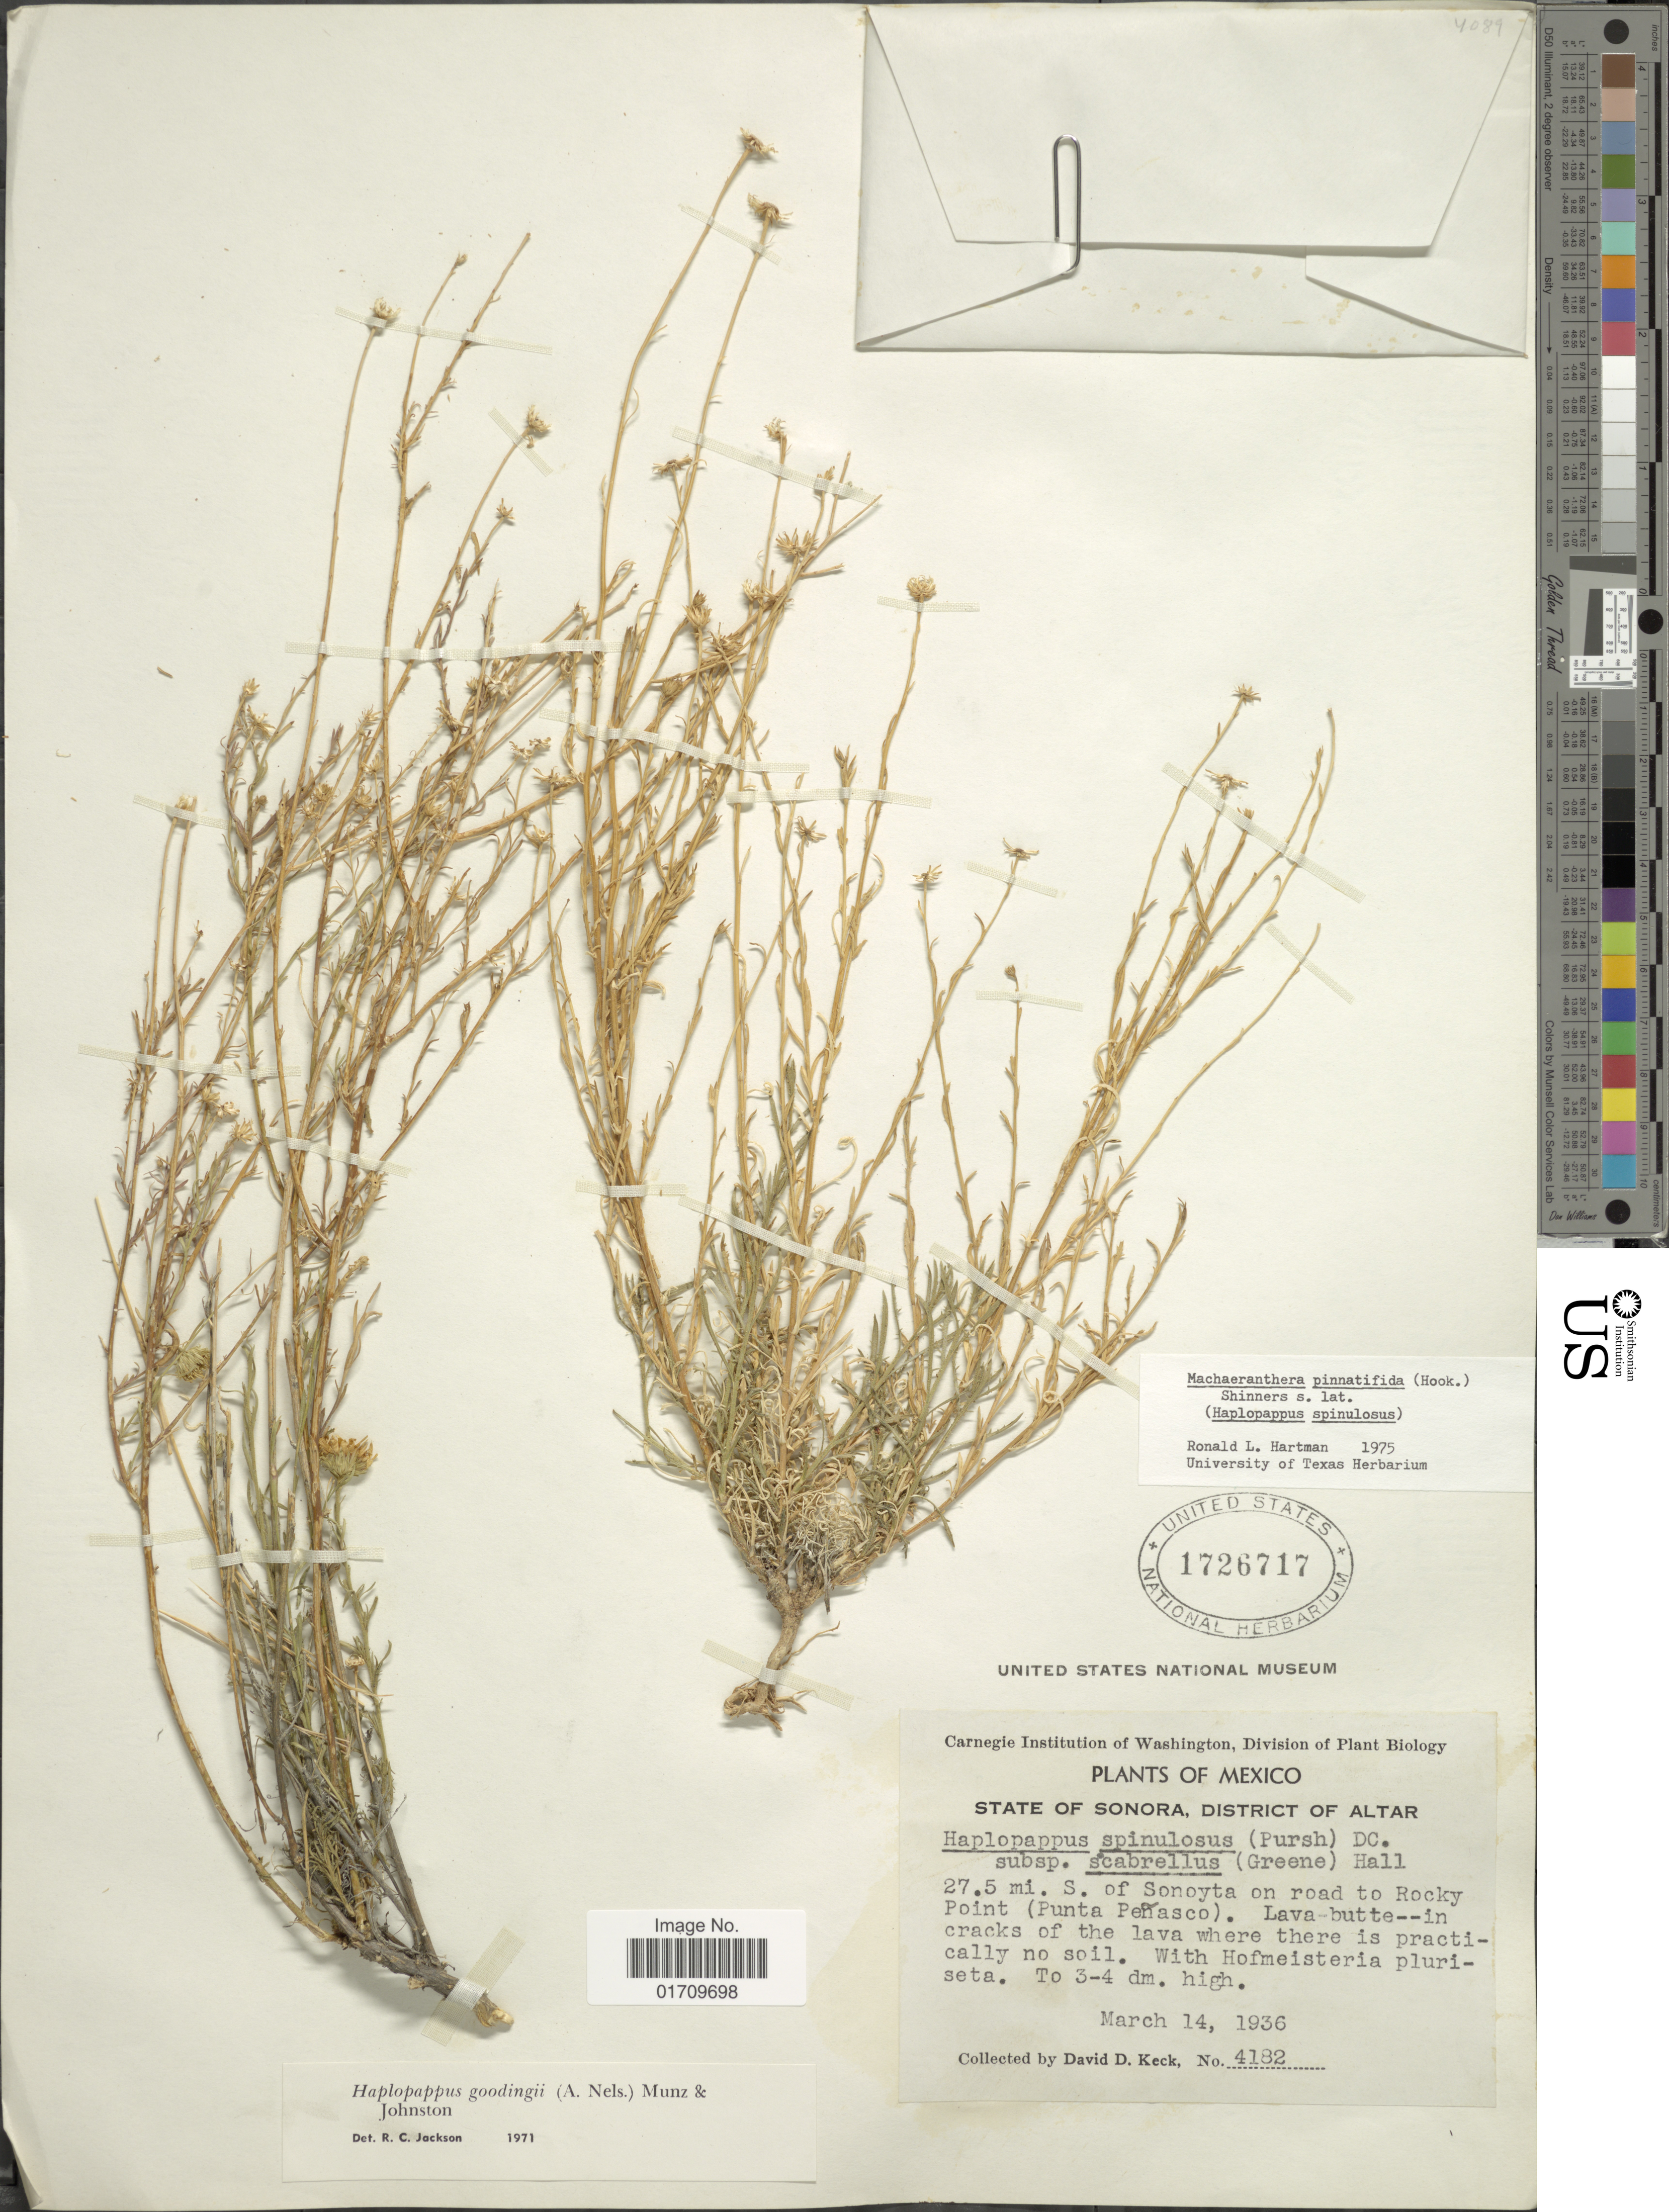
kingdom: Plantae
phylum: Tracheophyta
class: Magnoliopsida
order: Asterales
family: Asteraceae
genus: Machaeranthera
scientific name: Machaeranthera pinnatifida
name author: (Hook.) Shinners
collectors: D. D. Keck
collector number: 4182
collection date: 1936-03-14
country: Mexico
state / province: Sonora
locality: District of Altar, 27.5 mi. S of Sonoyta on road to Rocky Point (Punta Penasco)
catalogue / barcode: US 1726717